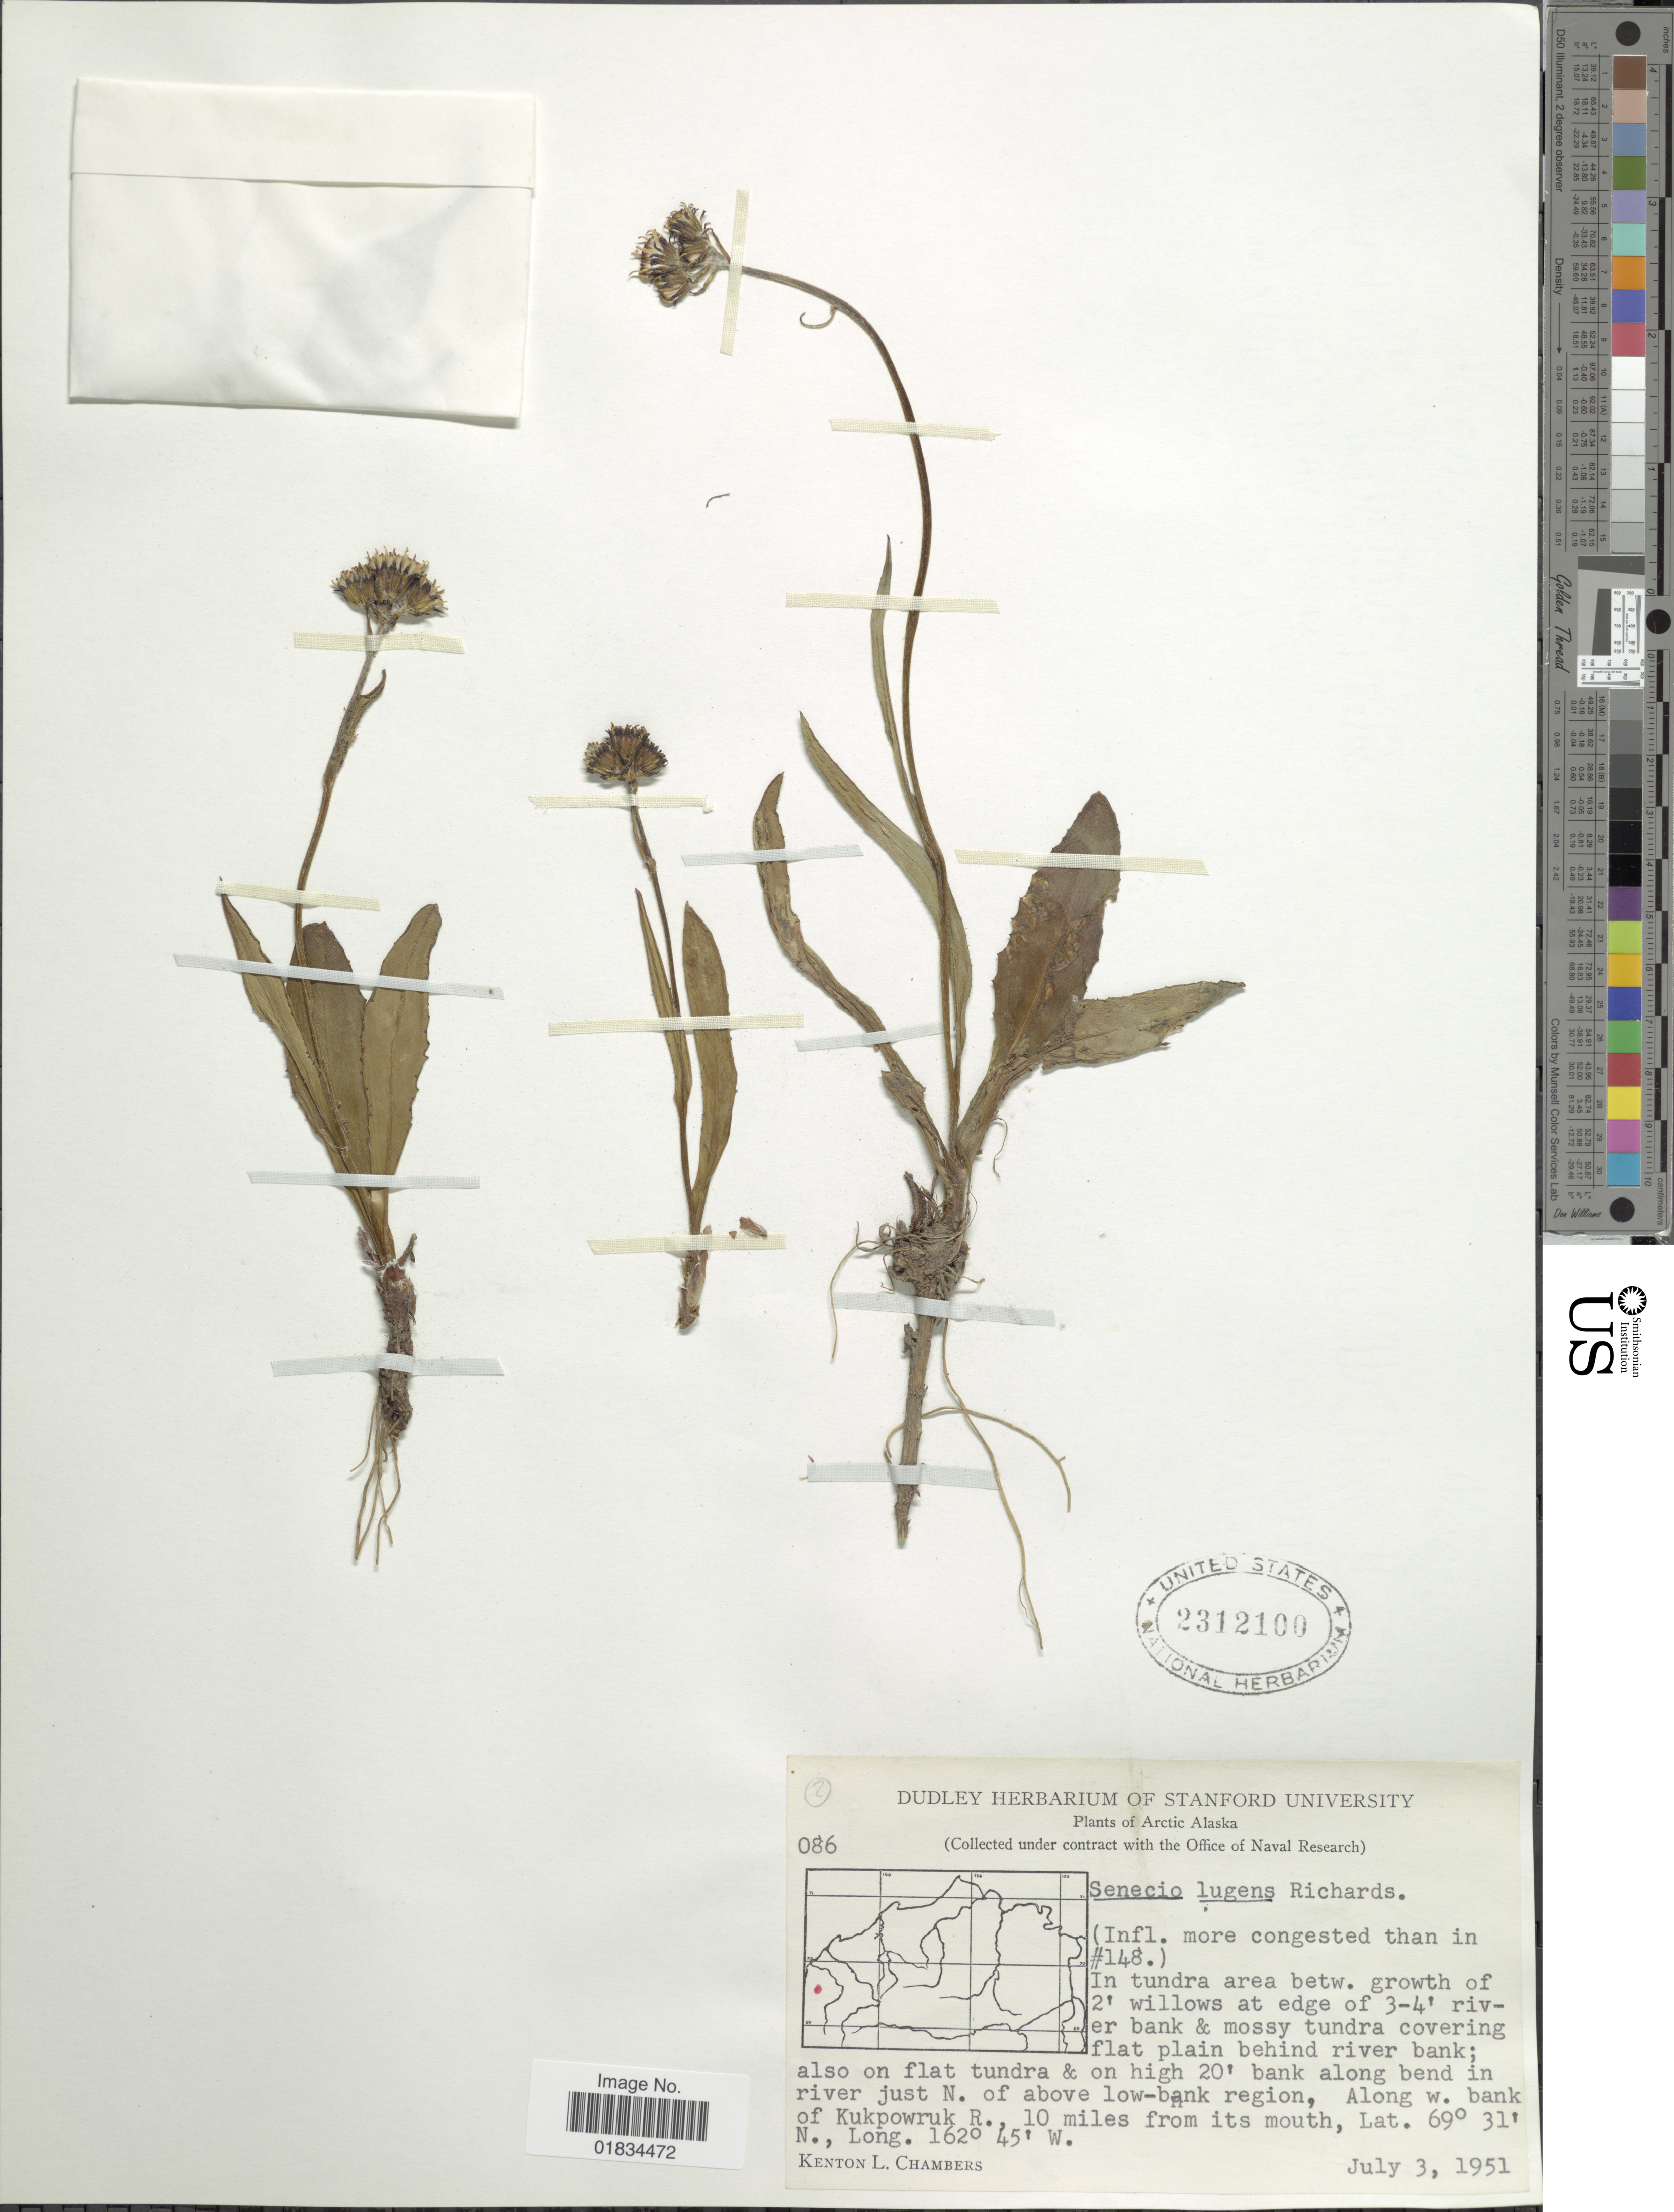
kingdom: Plantae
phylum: Tracheophyta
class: Magnoliopsida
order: Asterales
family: Asteraceae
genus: Senecio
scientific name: Senecio lugens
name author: Richardson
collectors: K. L. Chambers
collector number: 086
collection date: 1951-07-03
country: United States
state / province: Alaska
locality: Arctic Alaska, bank along ben in river just N. of above lowbank region, Along w. bank of Kukpowruk R., 10 miles from its mouth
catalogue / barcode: US 2312100